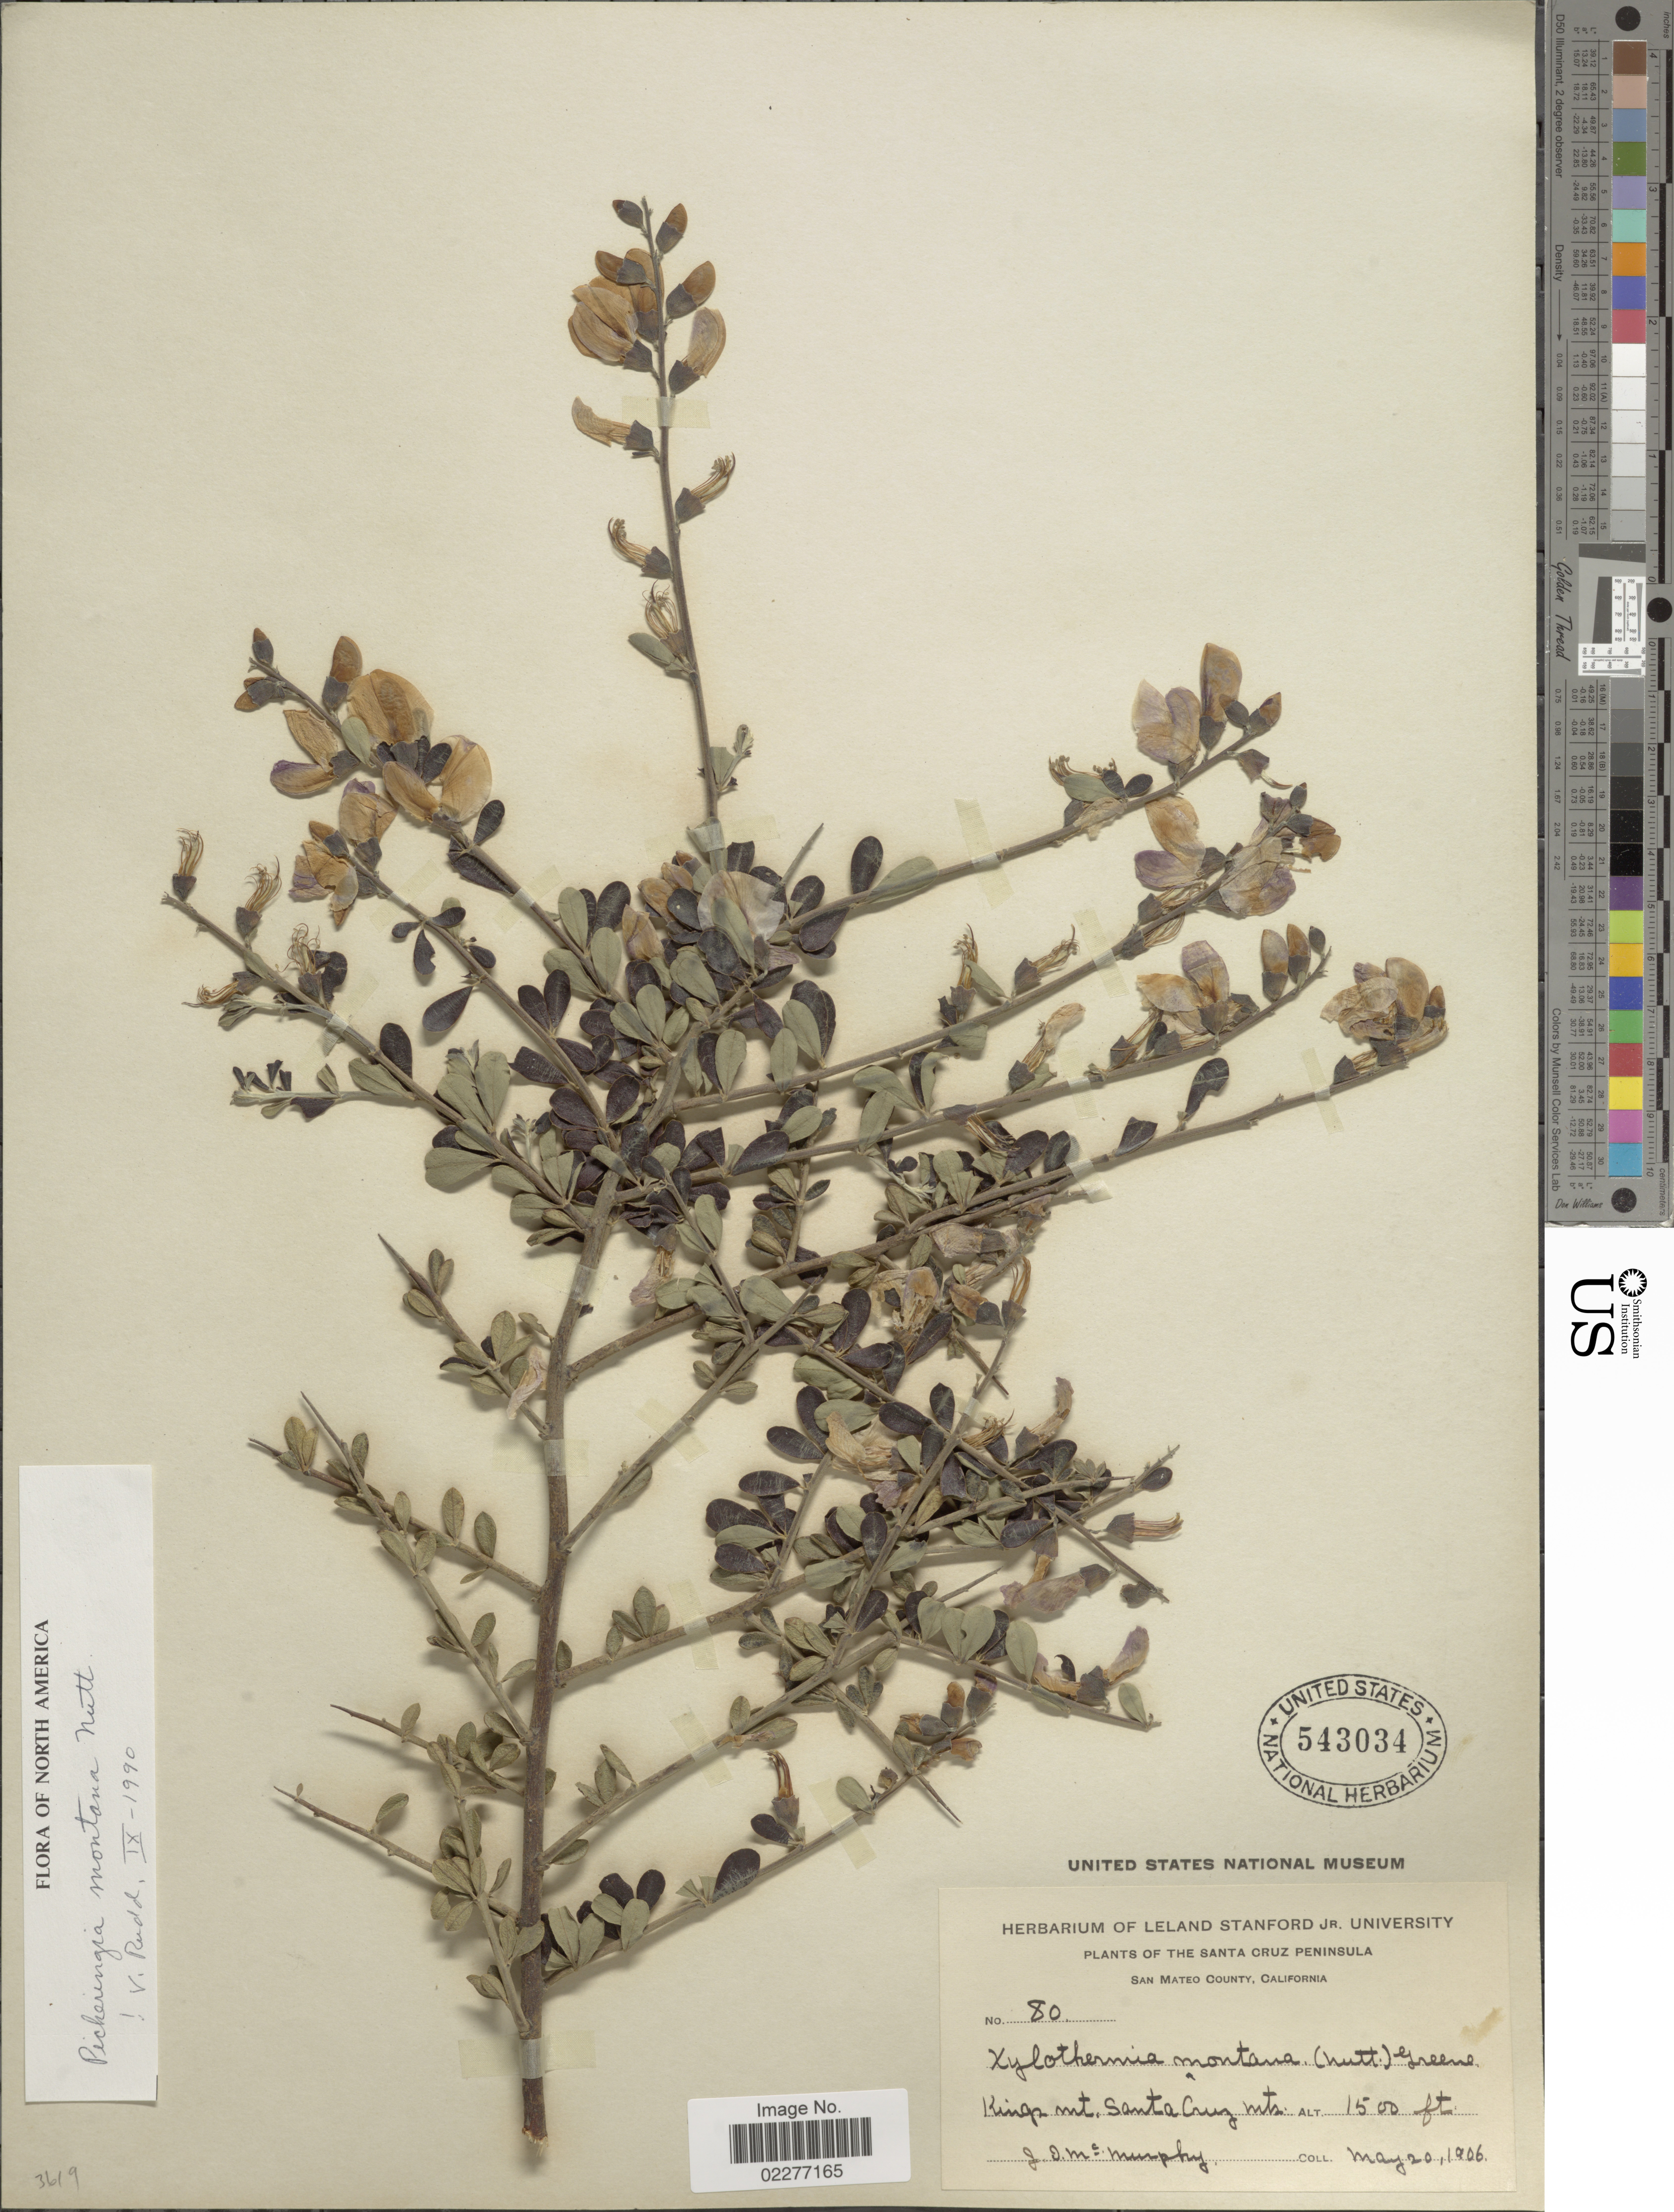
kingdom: Plantae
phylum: Tracheophyta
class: Magnoliopsida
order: Fabales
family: Fabaceae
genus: Pickeringia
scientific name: Pickeringia montana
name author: Nutt. ex Torr. & A. Gray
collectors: J. McMurphy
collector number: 80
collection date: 1906-05-20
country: United States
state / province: California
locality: The Santa Cruz Peninsula, San Mateo, Kings Mt Santa Cruz Mts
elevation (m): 457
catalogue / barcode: US 543034